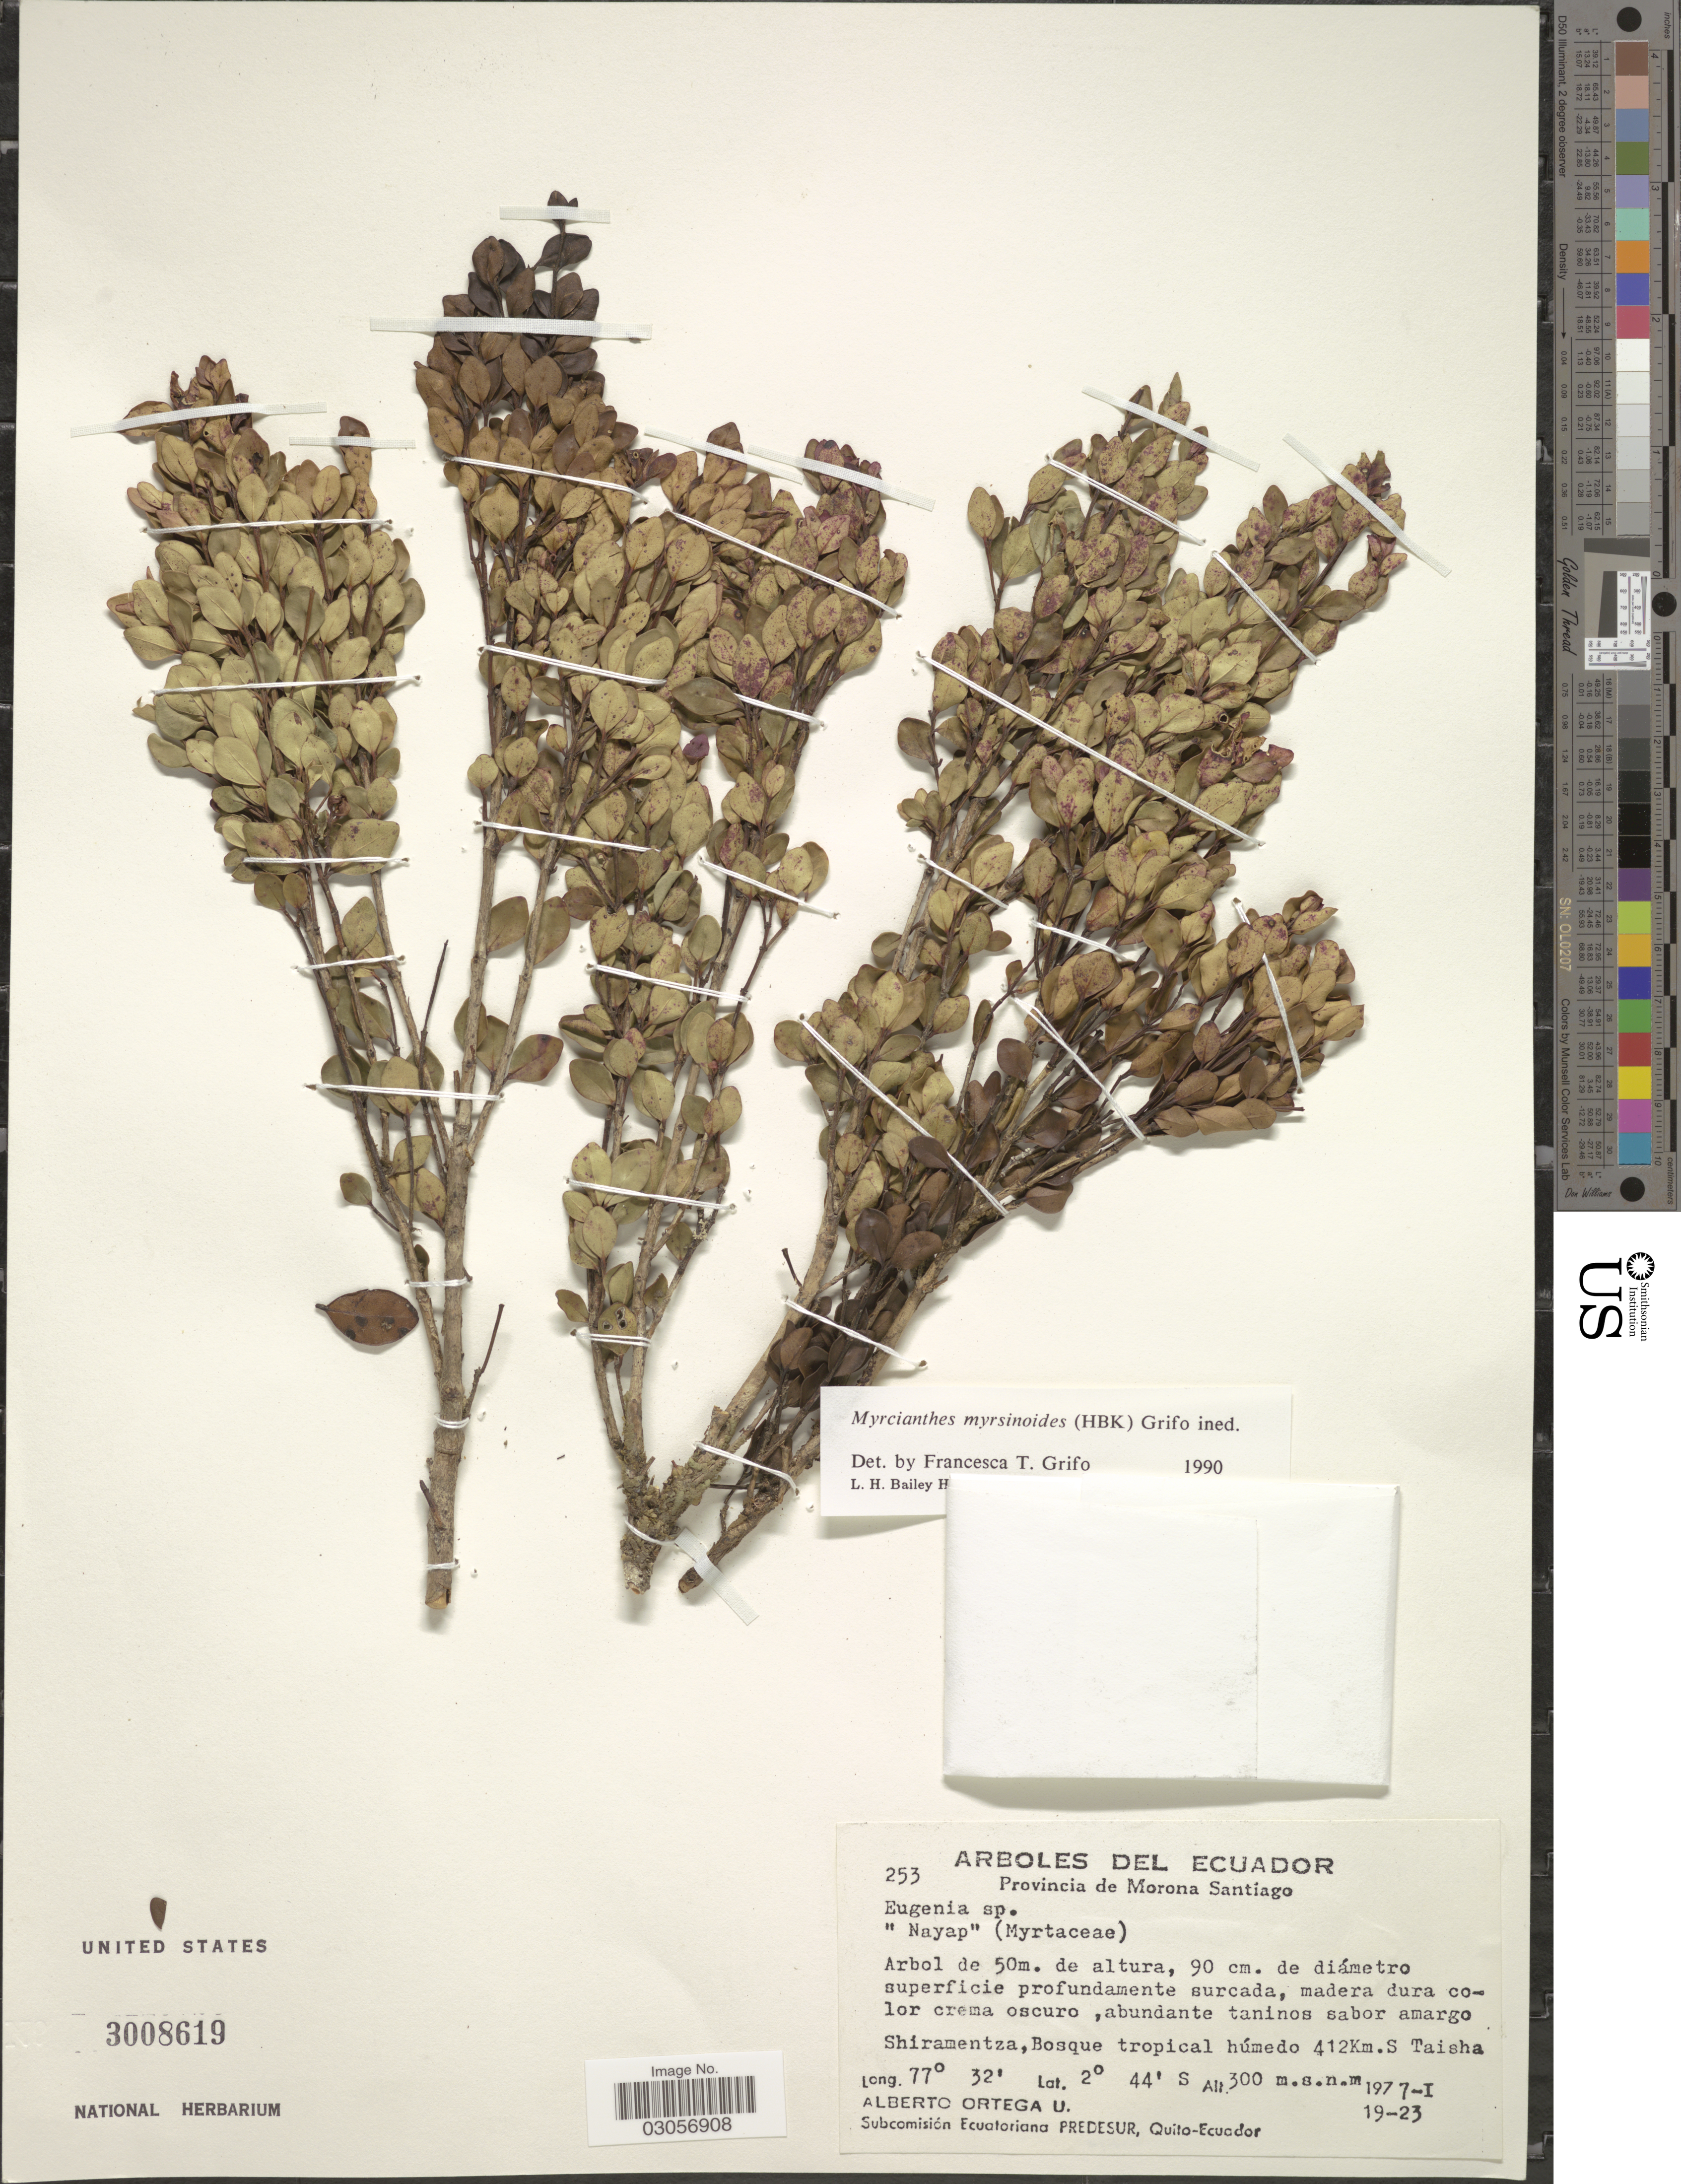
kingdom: Plantae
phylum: Tracheophyta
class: Magnoliopsida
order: Myrtales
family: Myrtaceae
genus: Myrcianthes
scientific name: Myrcianthes myrsinoides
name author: (Kunth) Grifo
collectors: A. T. Ortega U.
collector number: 19-23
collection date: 1977-01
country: Ecuador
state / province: Morona-Santiago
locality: Shiramentza, Bosque tropical húmedo 412Km. S Taisha.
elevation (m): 300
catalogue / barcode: US 3008619